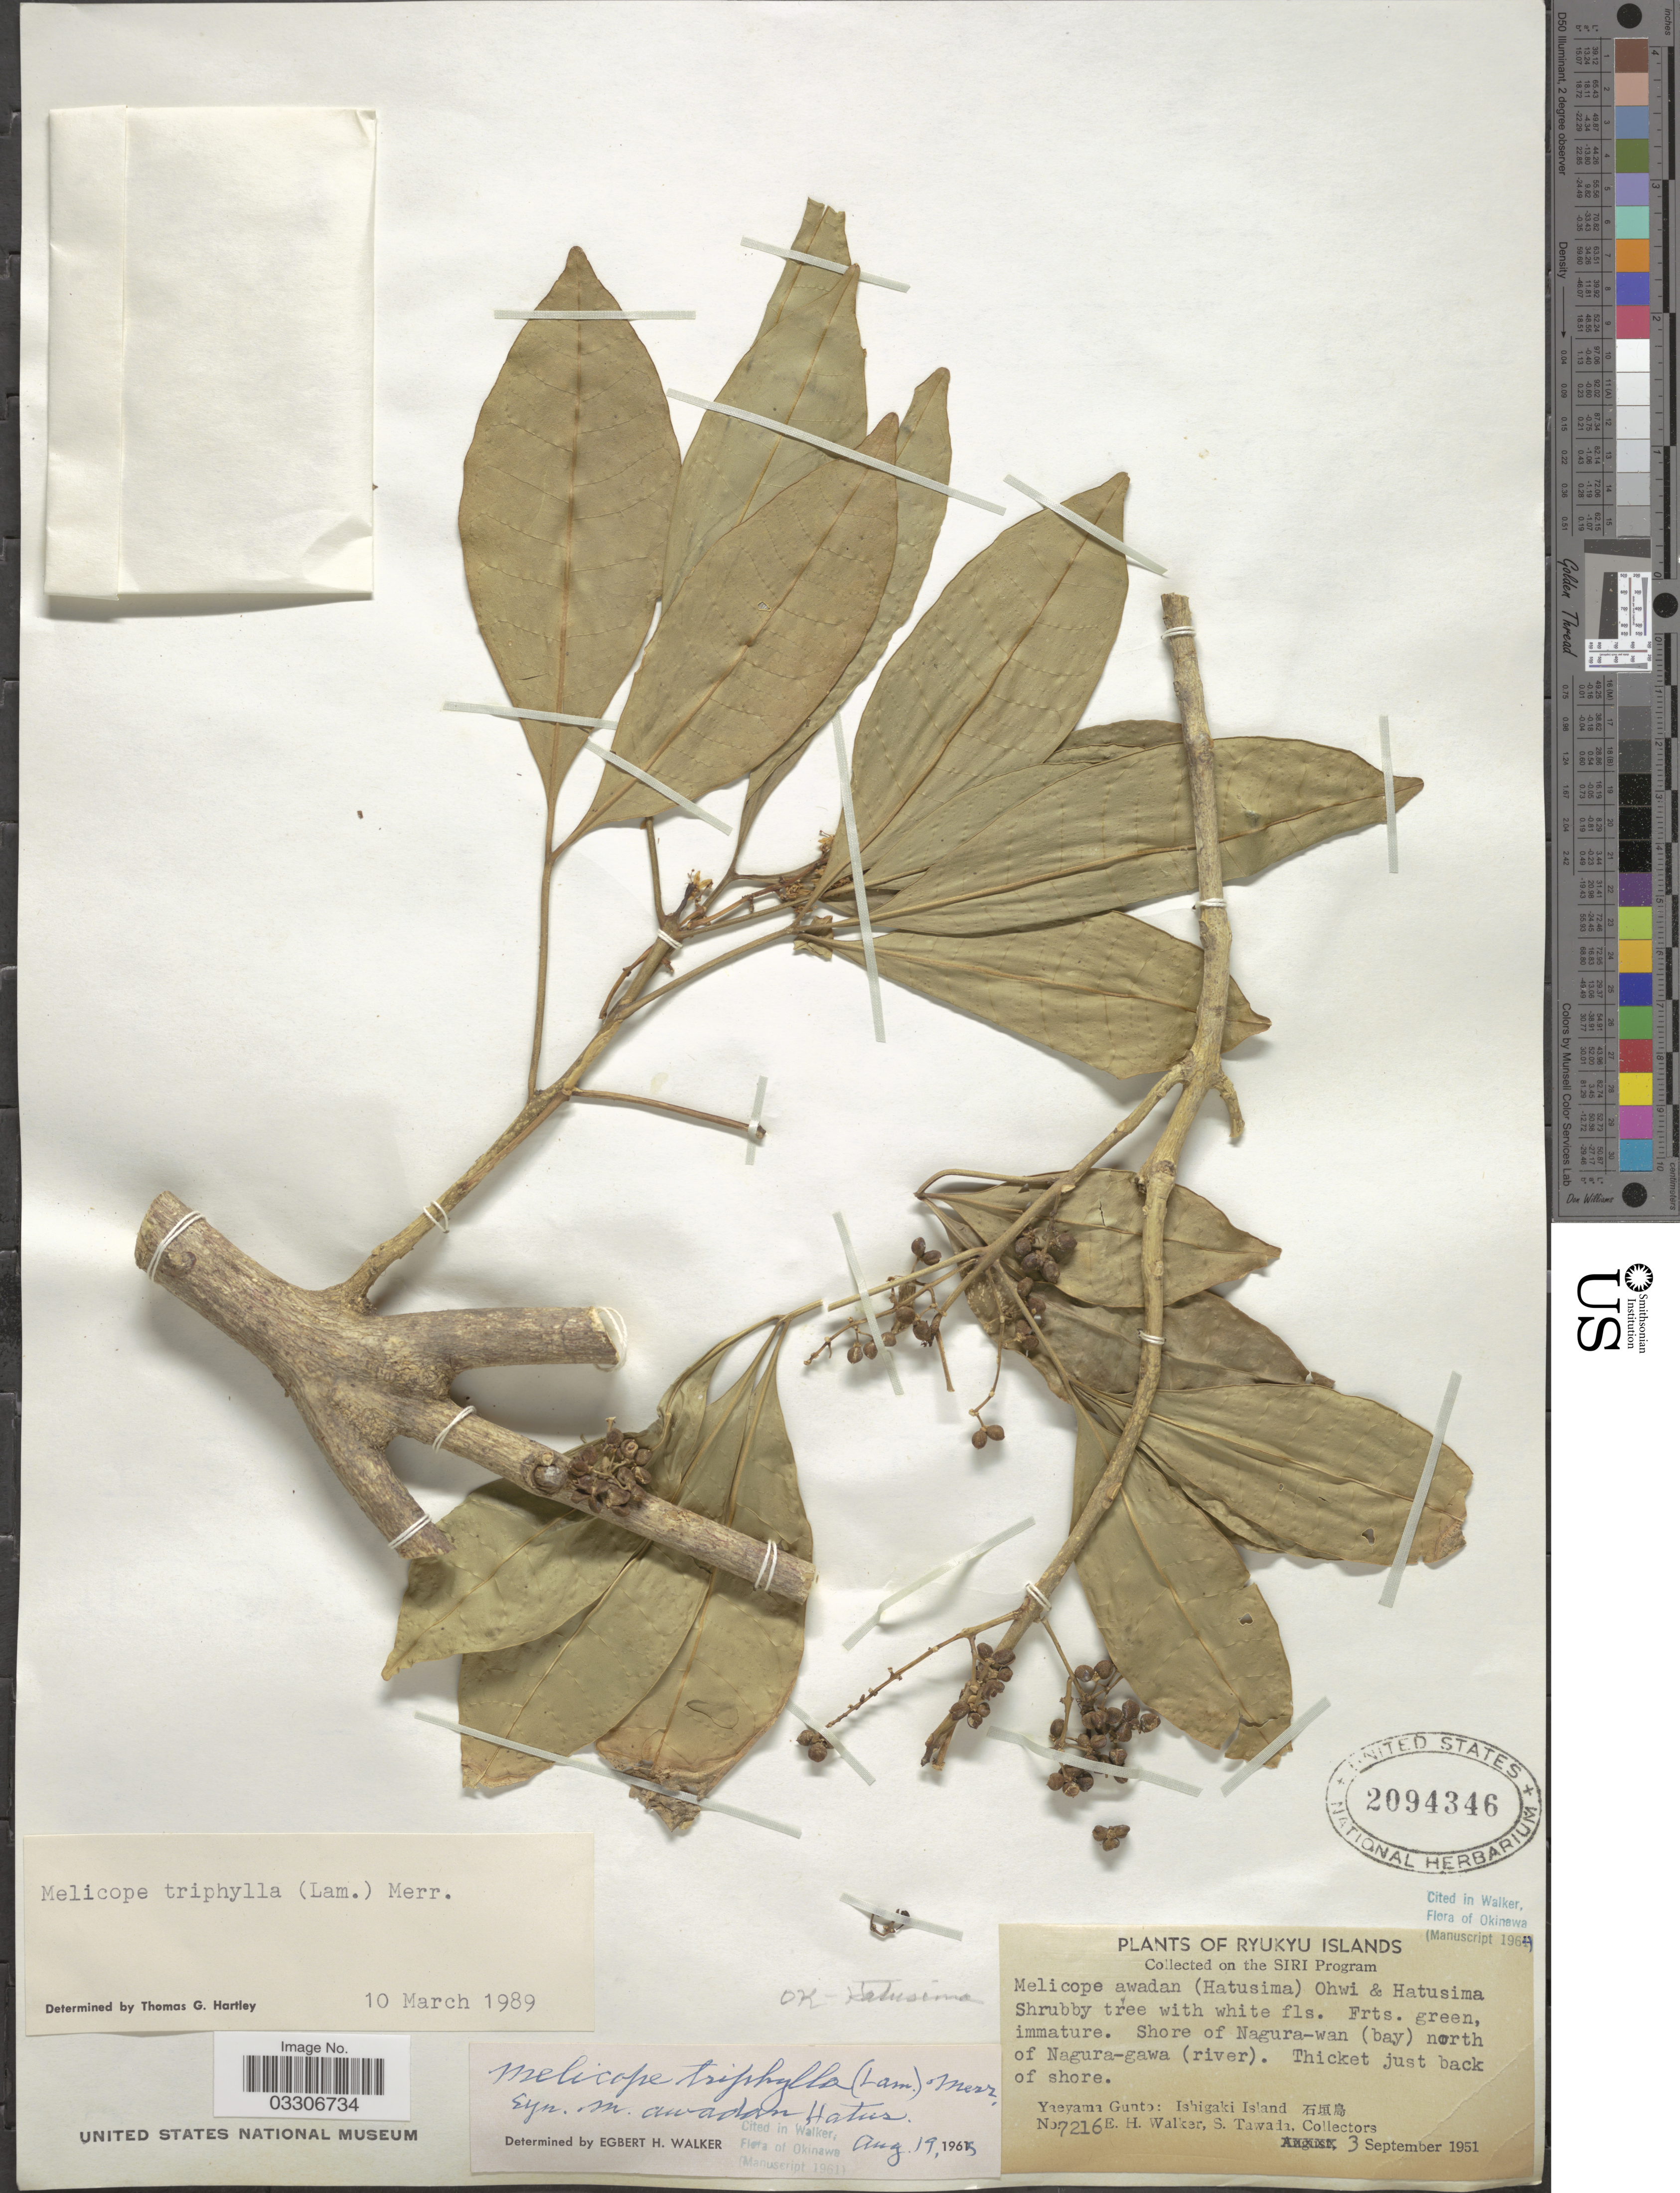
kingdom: Plantae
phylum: Tracheophyta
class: Magnoliopsida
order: Sapindales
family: Rutaceae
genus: Melicope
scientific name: Melicope triphylla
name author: (Lam.) Merr.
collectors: E. H. Walker & S. Tawada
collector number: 7216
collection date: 1951-09-03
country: Japan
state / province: Okinawa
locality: Ryukyu Islands. Shore of Nagura-wan (bay) north of Nagura-gawa (river). Yaeyama Gunto: Ishigaki Island X.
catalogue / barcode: US 2094346